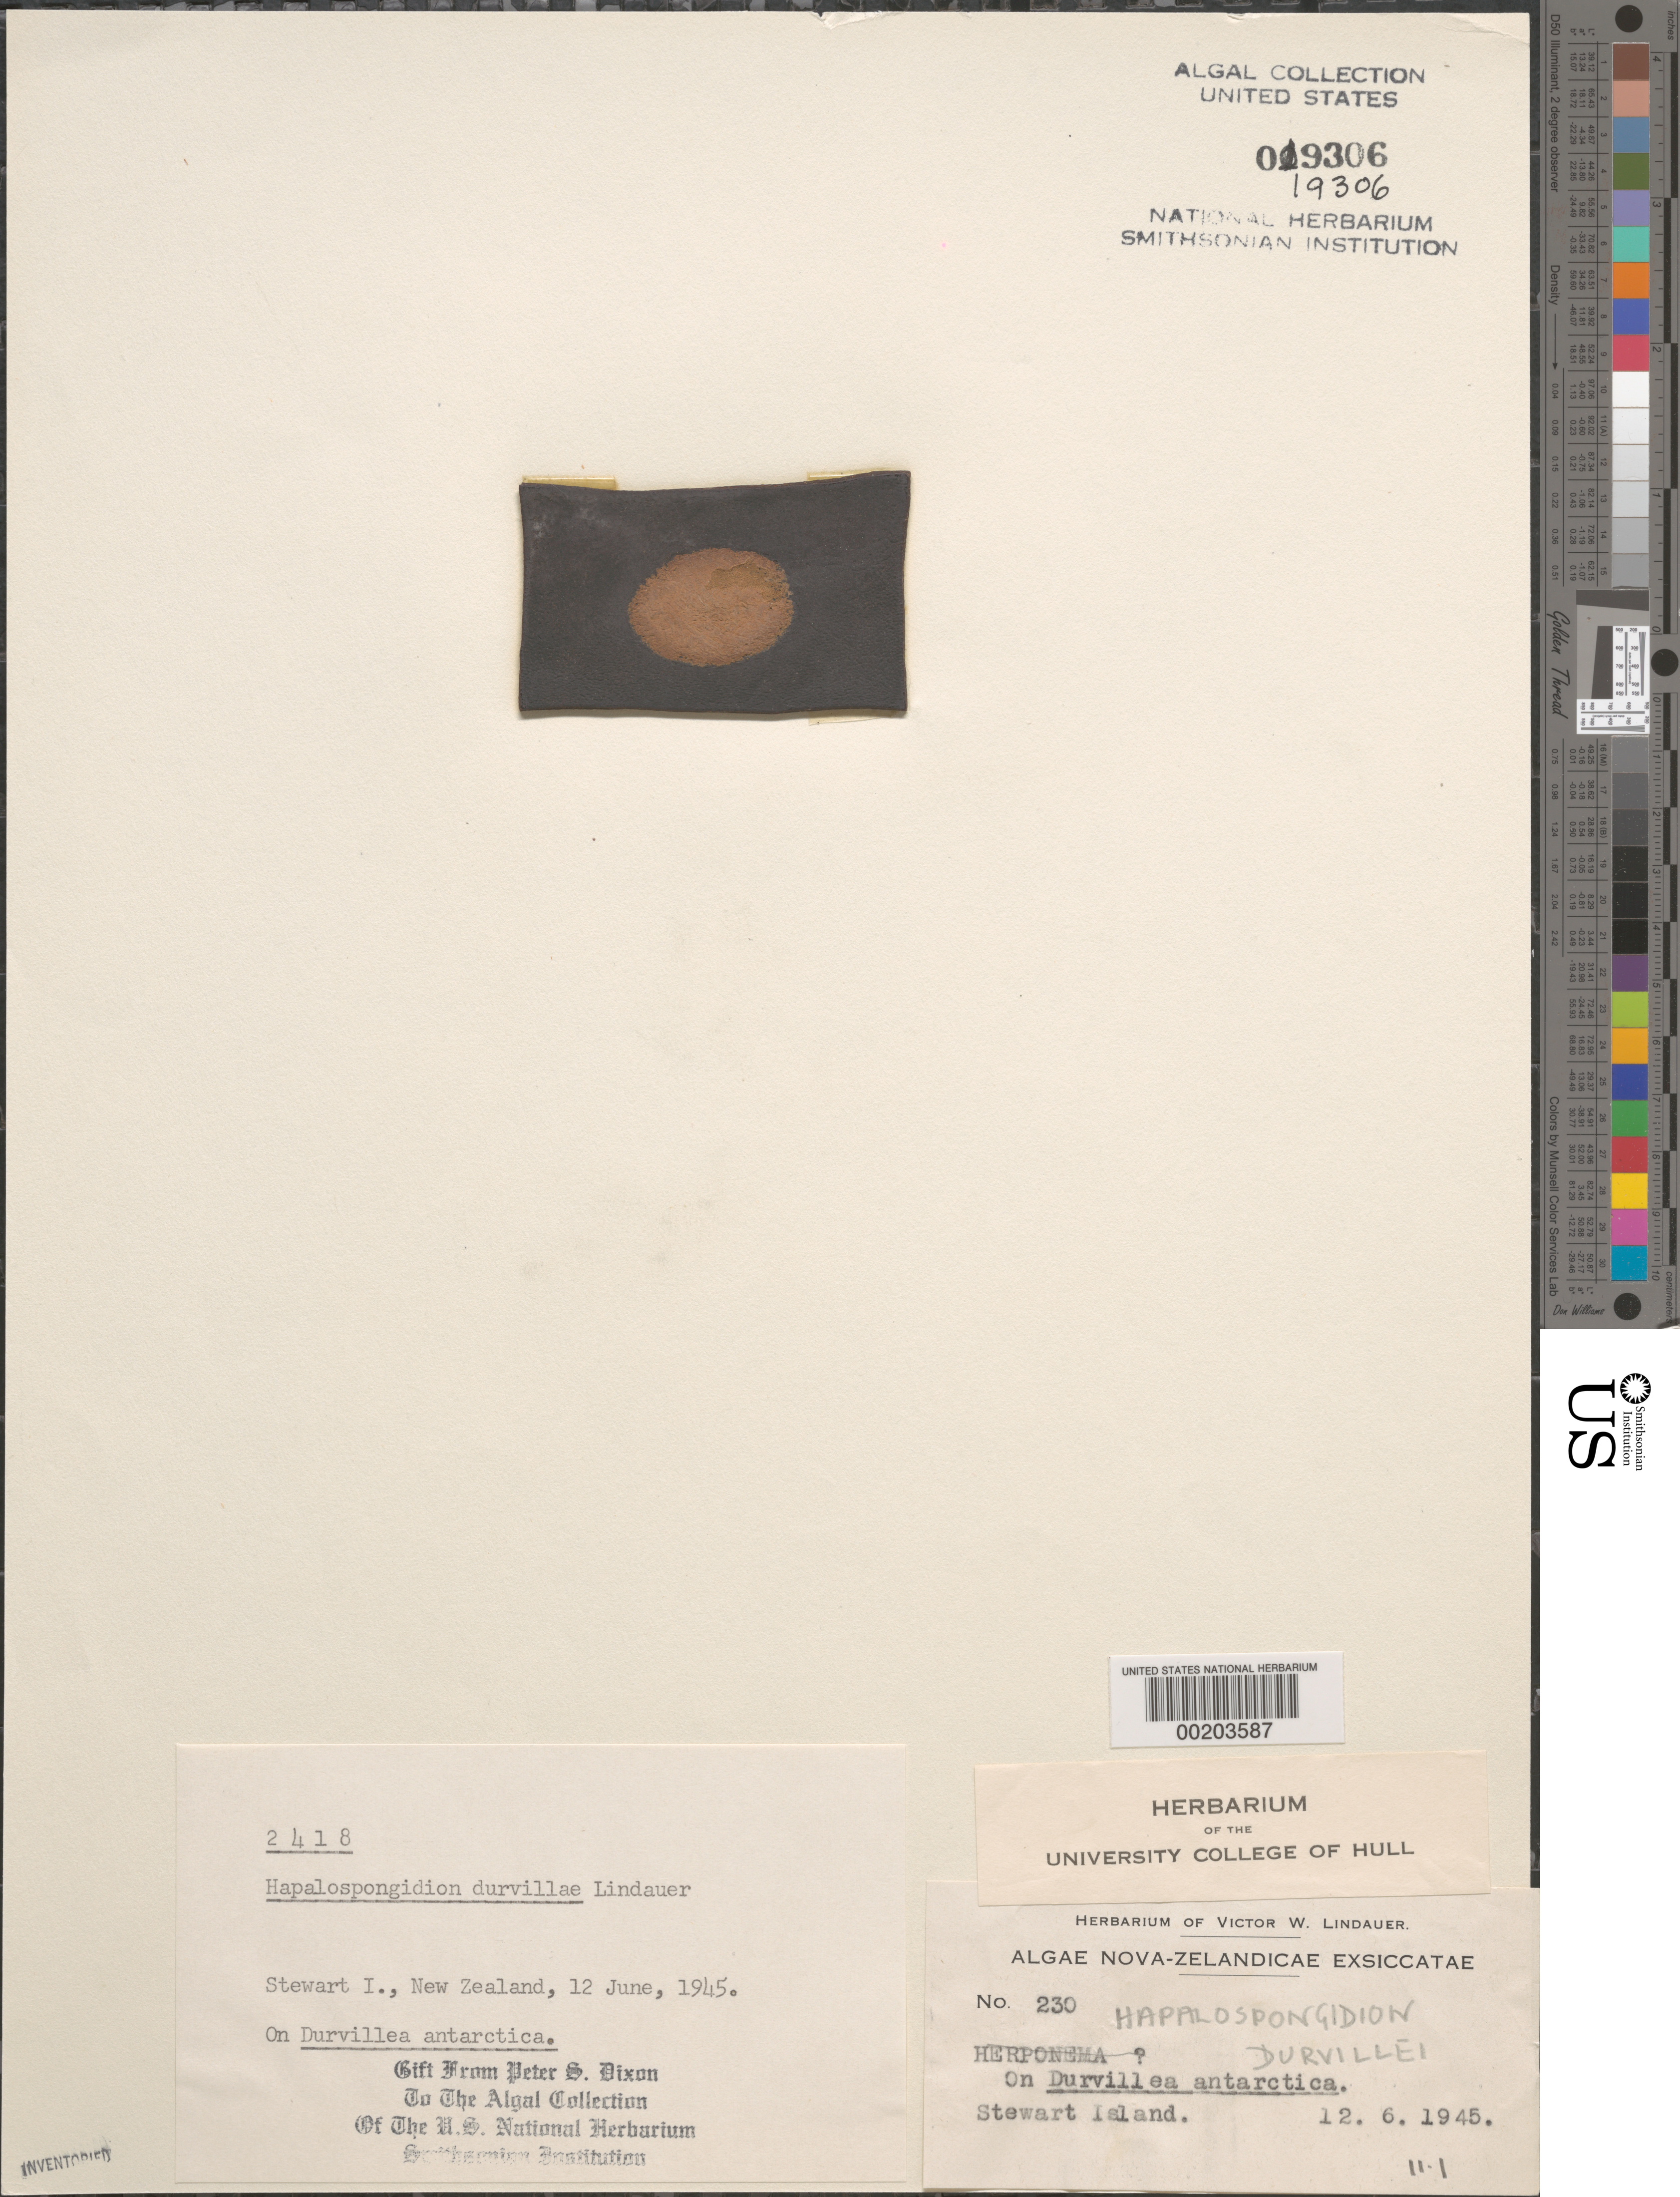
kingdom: Chromista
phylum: Ochrophyta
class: Phaeophyceae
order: Ralfsiales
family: Ralfsiaceae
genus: Hapalospongidion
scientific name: Hapalospongidion durvillaei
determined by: Dixon, P. S.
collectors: V. Lindauer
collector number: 230 & PSD 2418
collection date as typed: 12 Jun 1945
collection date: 1945-06-12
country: New Zealand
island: Stewart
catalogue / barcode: US 19306